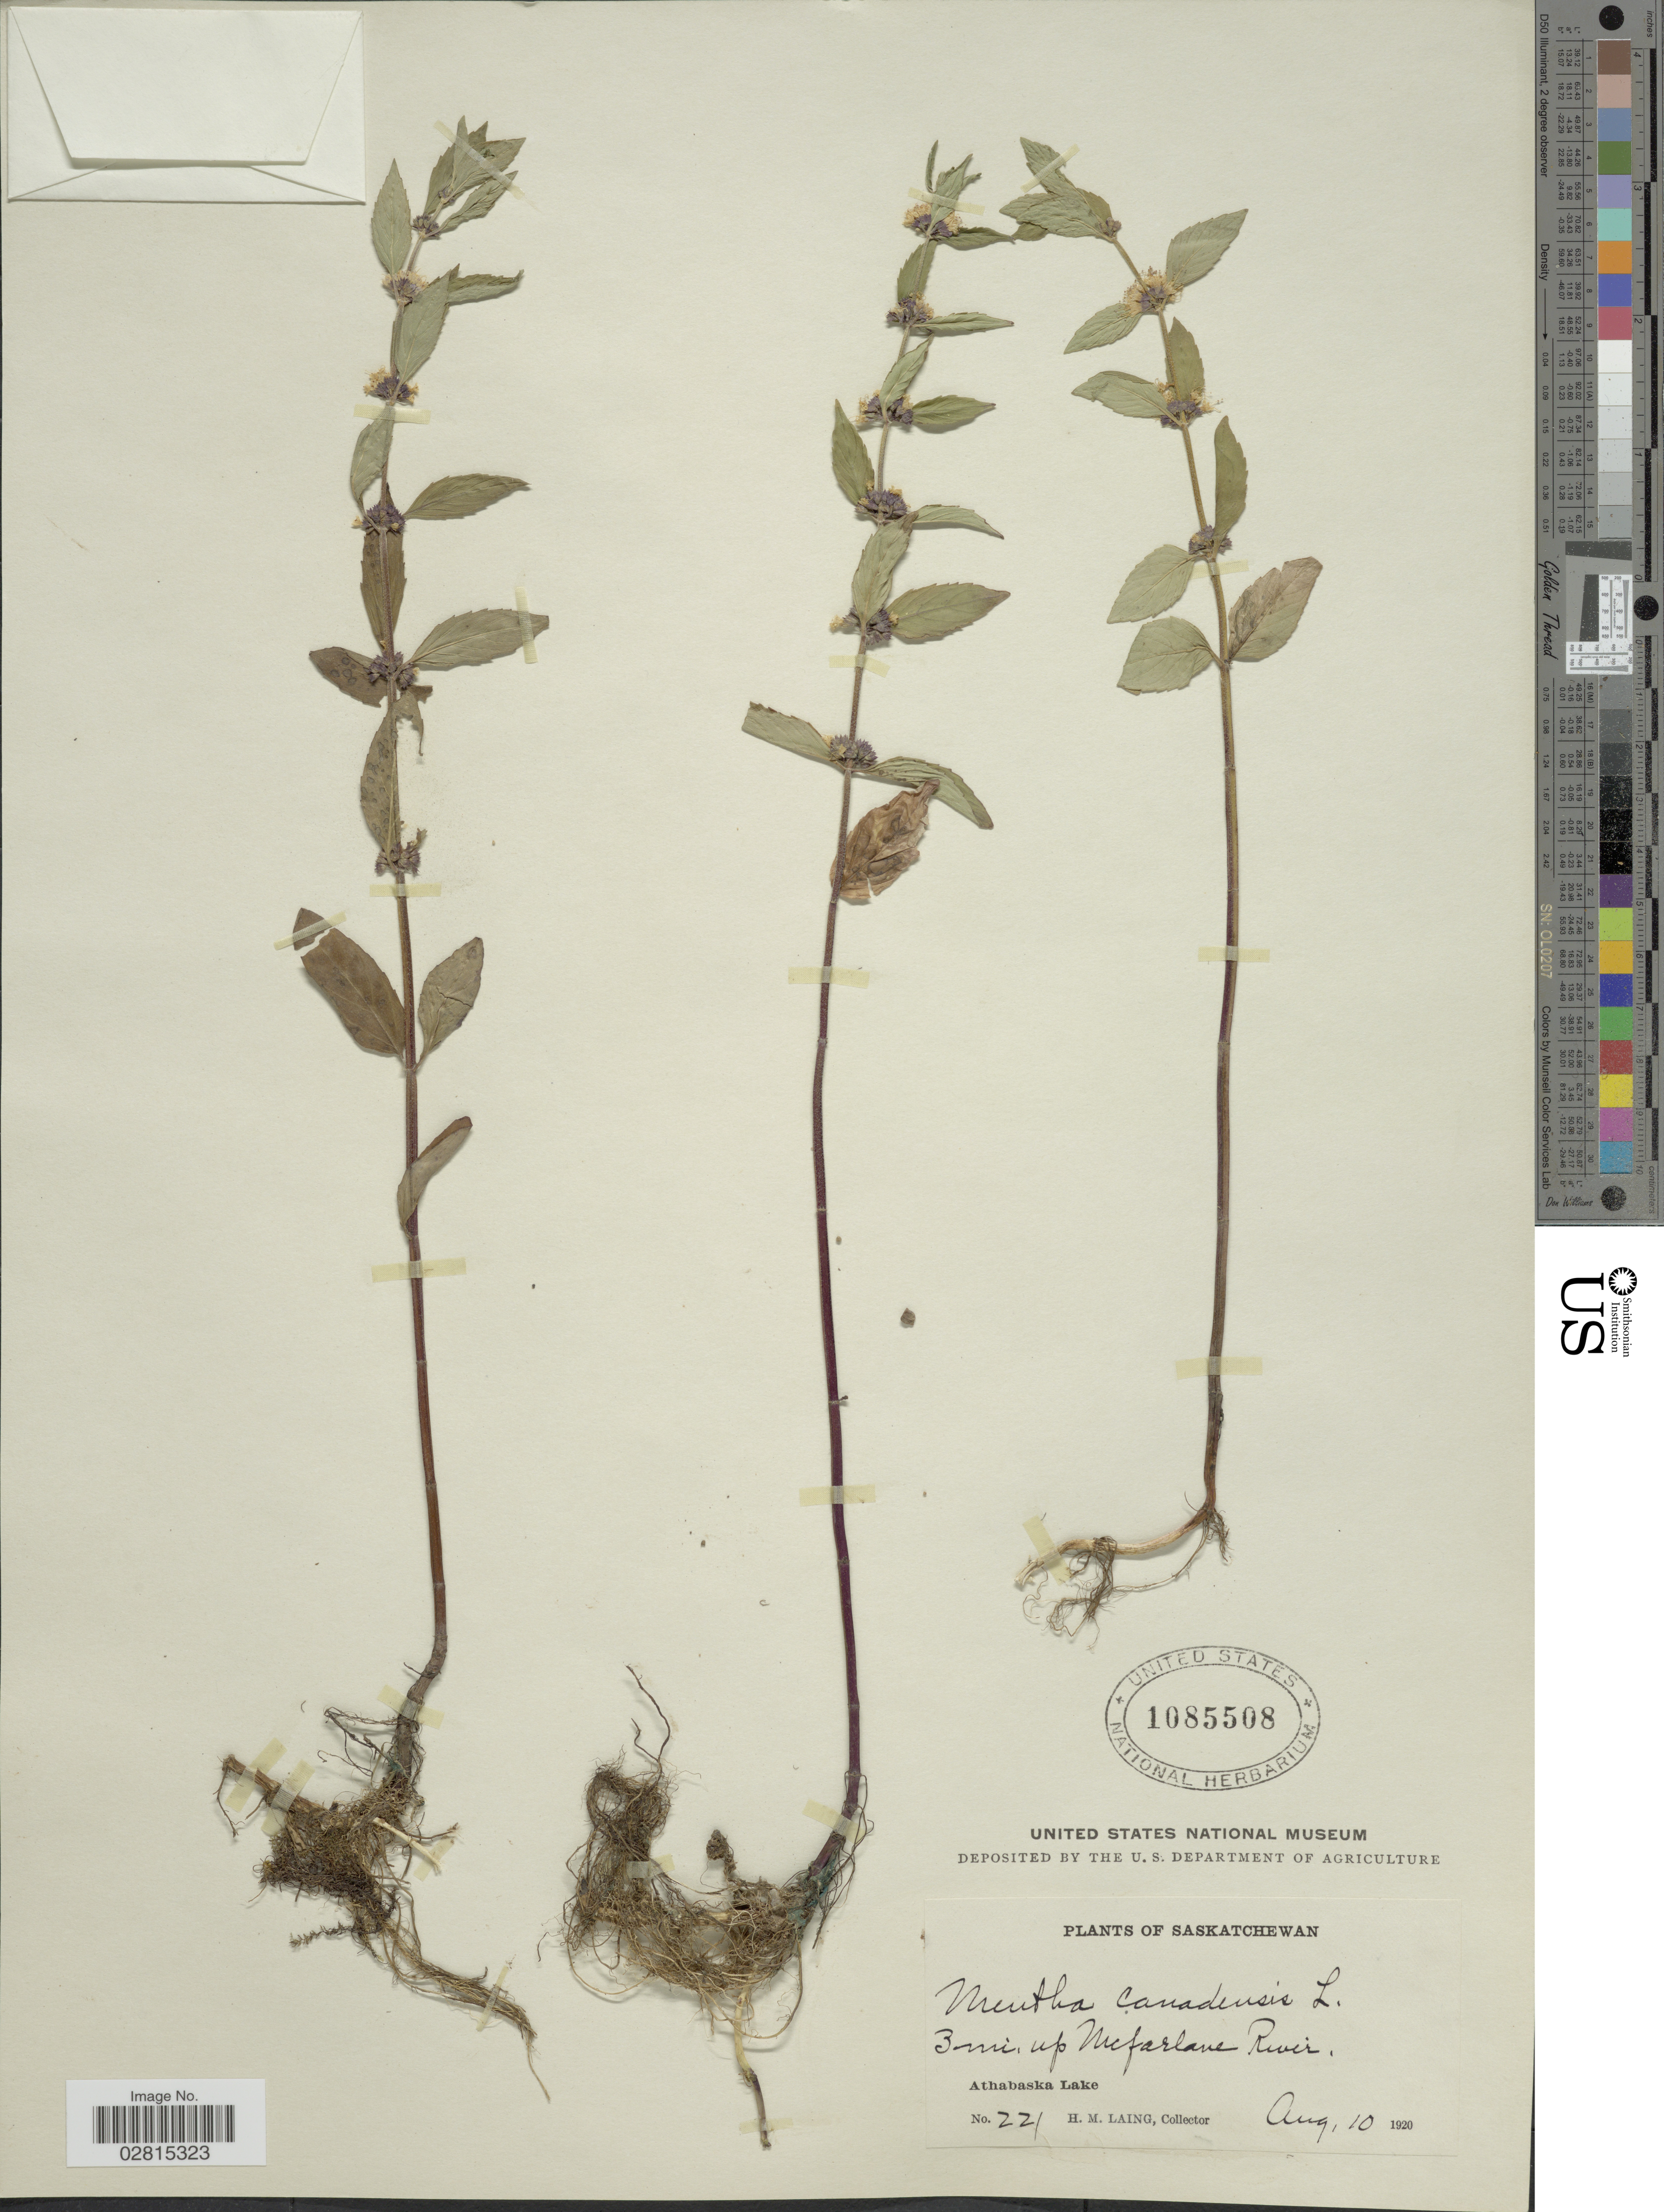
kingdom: Plantae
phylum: Tracheophyta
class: Magnoliopsida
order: Lamiales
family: Lamiaceae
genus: Mentha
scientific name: Mentha canadensis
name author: L.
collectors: H. Laing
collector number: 221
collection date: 1920-08-10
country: Canada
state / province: Saskatchewan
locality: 3 mi. up Mcfarlane River. Athabaska Lake.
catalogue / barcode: US 1085508